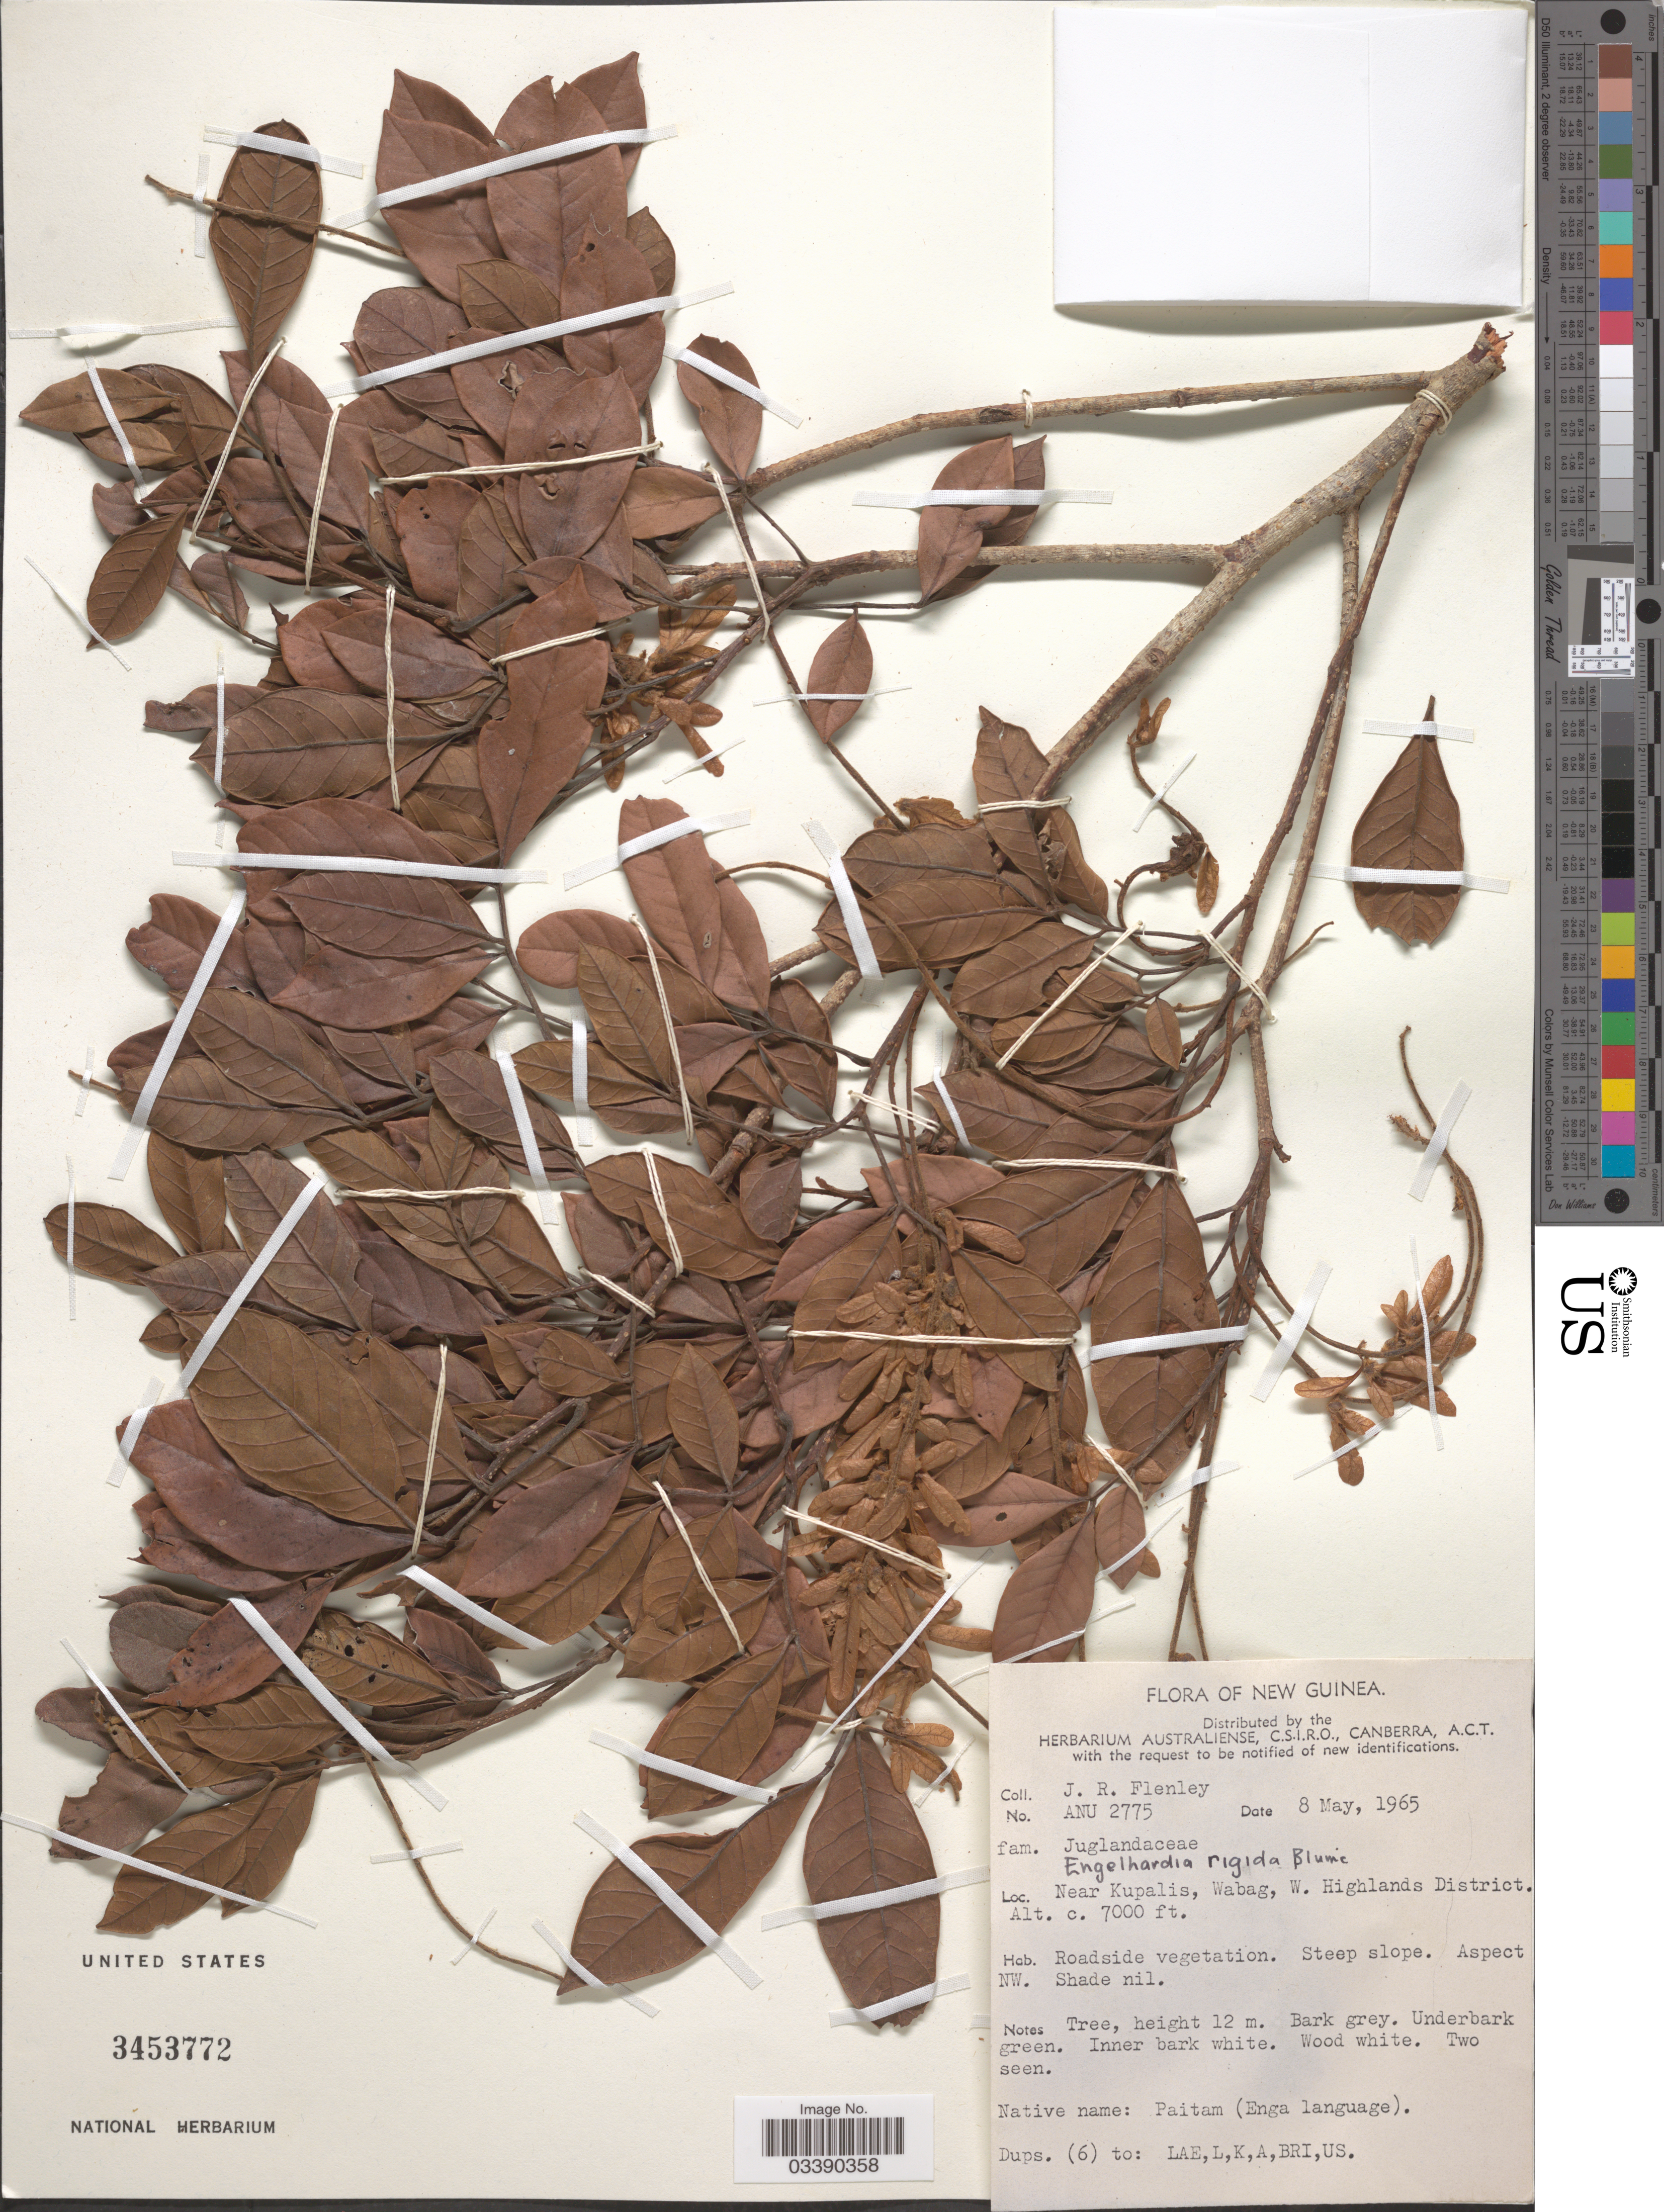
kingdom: Plantae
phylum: Tracheophyta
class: Magnoliopsida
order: Fagales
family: Juglandaceae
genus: Engelhardia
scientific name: Engelhardia rigida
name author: Blume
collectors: J. Flenley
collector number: ANU 2775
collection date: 1965-05-08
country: Papua New Guinea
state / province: Western Highlands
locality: New Guinea. Near Kupalis, Wabag, W. Highlands District. Aspect NW.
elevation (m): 2134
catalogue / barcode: US 3453772